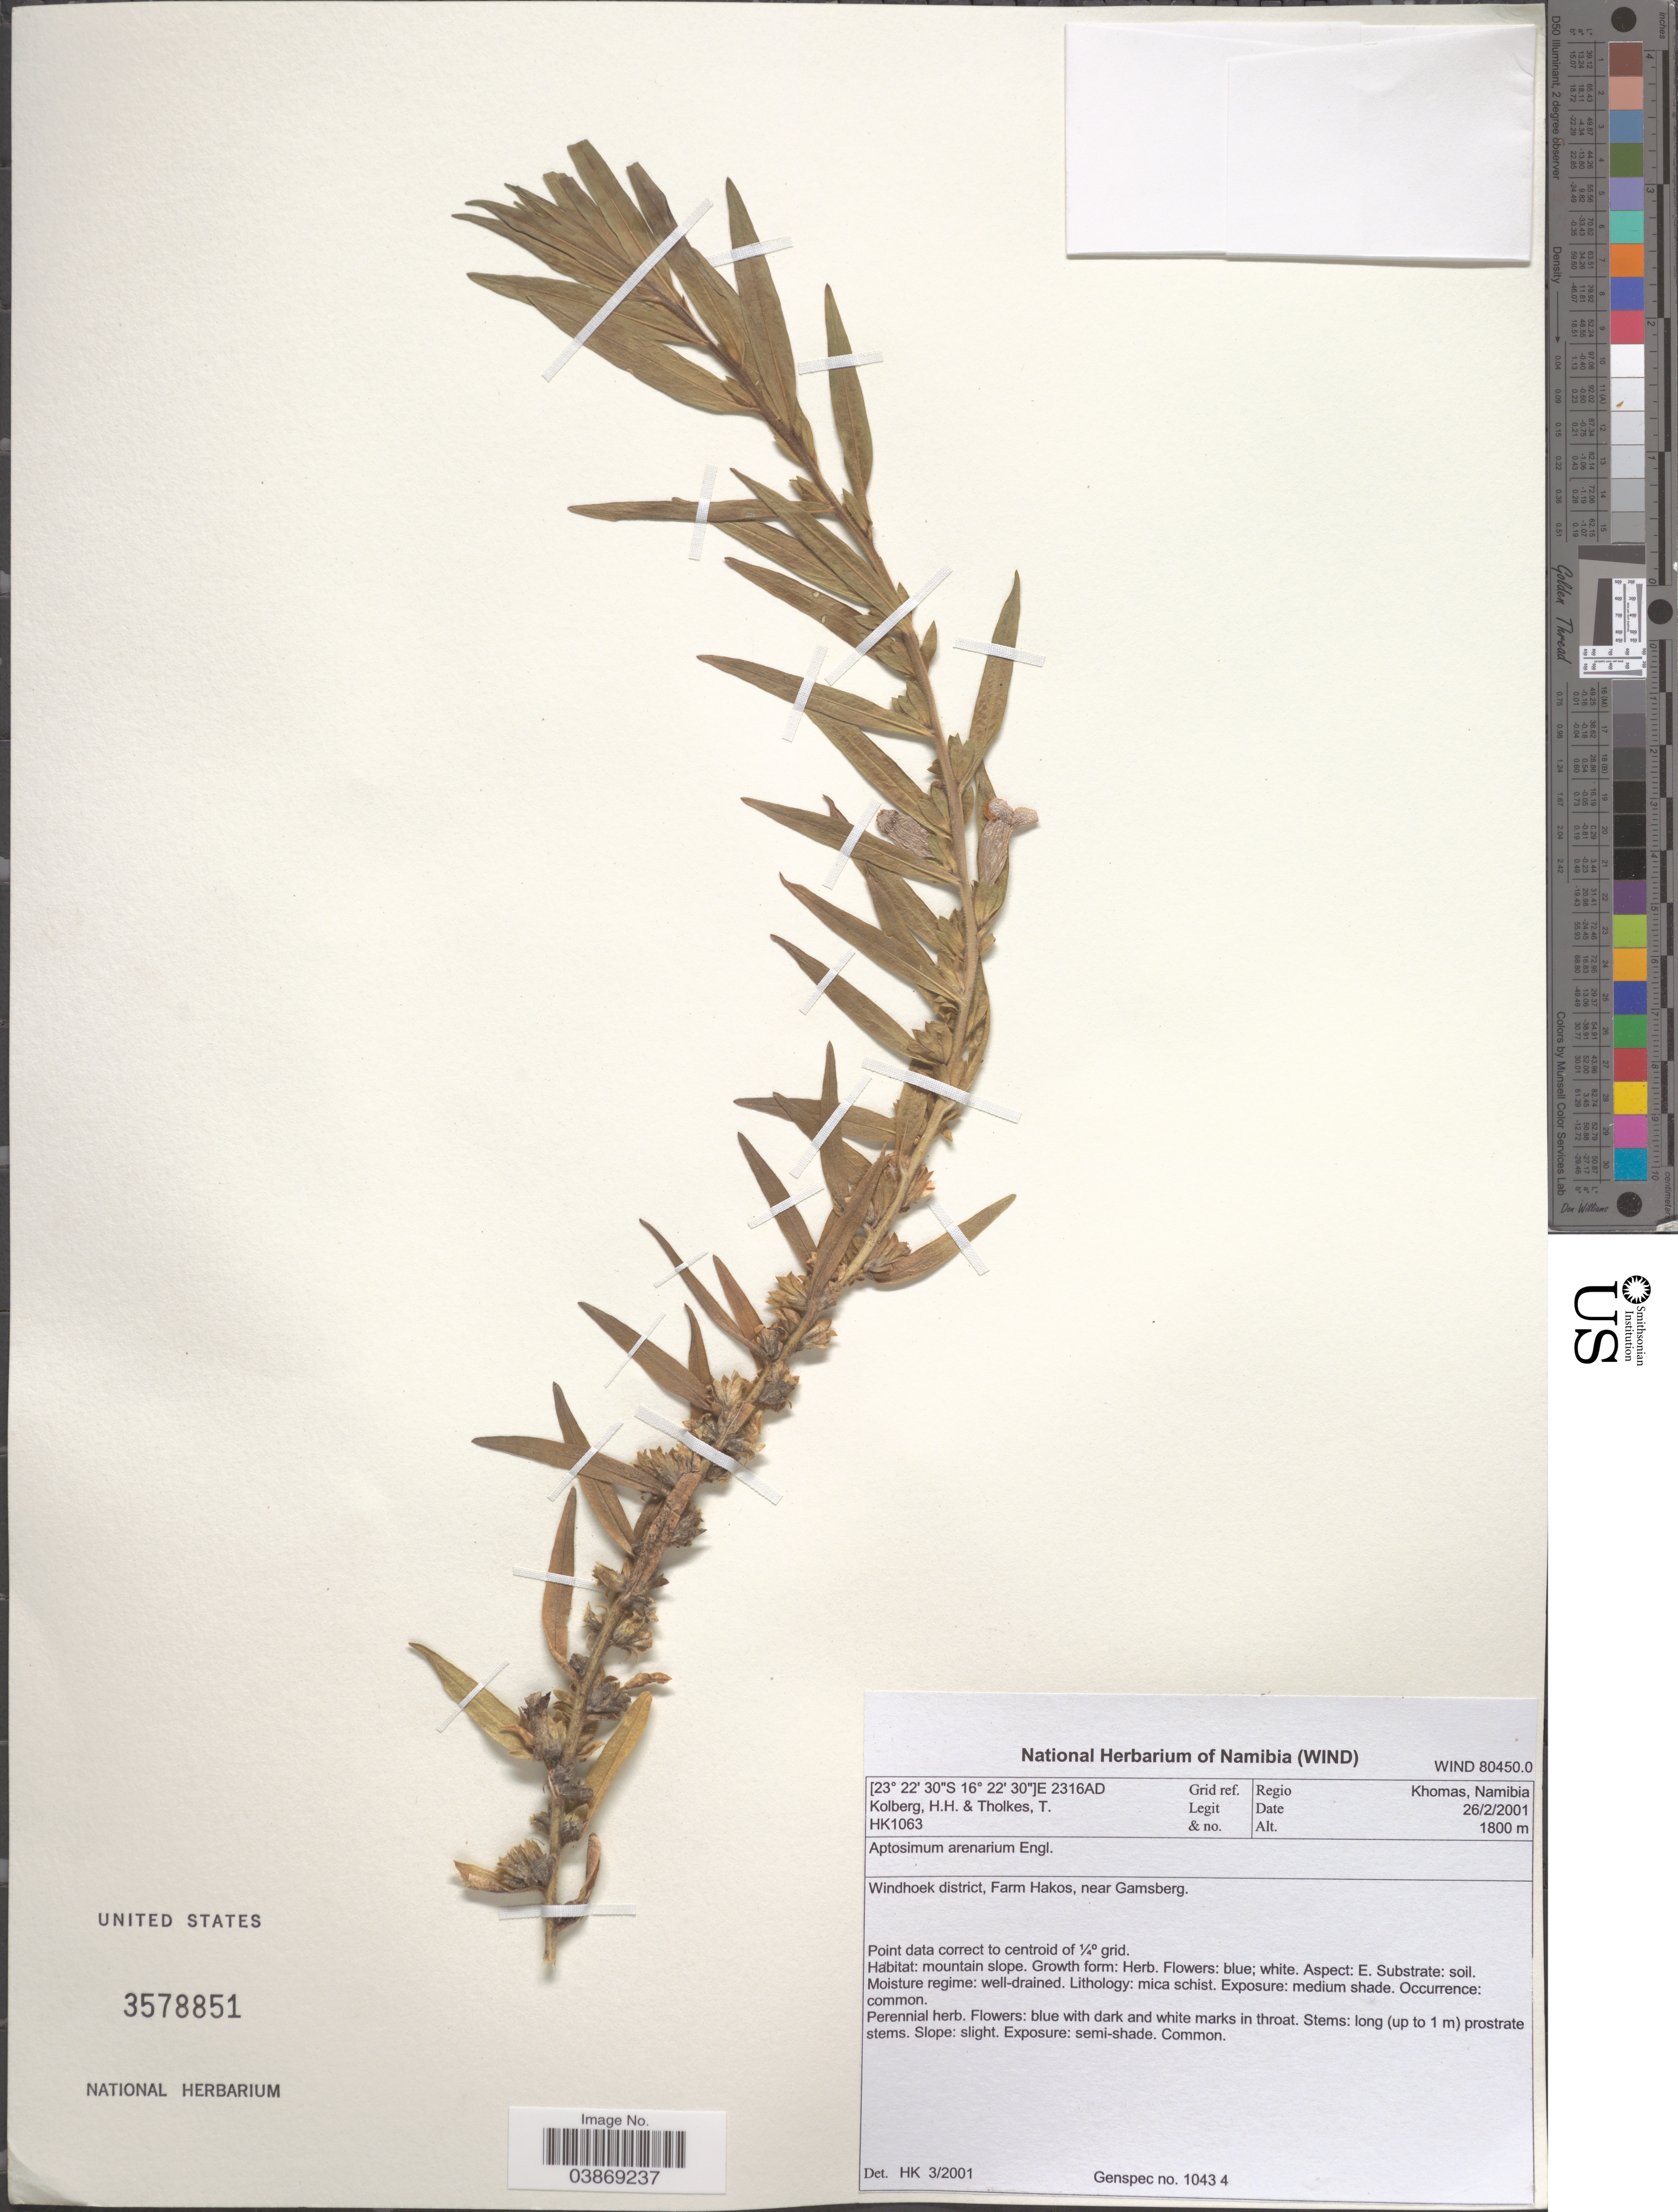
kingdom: Plantae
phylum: Tracheophyta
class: Magnoliopsida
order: Lamiales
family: Scrophulariaceae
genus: Aptosimum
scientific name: Aptosimum arenarium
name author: Engl.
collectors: H. H. Kolberg & T. Tholkes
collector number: HK1063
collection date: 2001-02-26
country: Namibia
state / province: Khomas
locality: Grid ref. 2316AD. Regio Khomas. Windhoek district, Farm Hakos, near Gamsberg.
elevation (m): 1800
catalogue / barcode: US 3578851